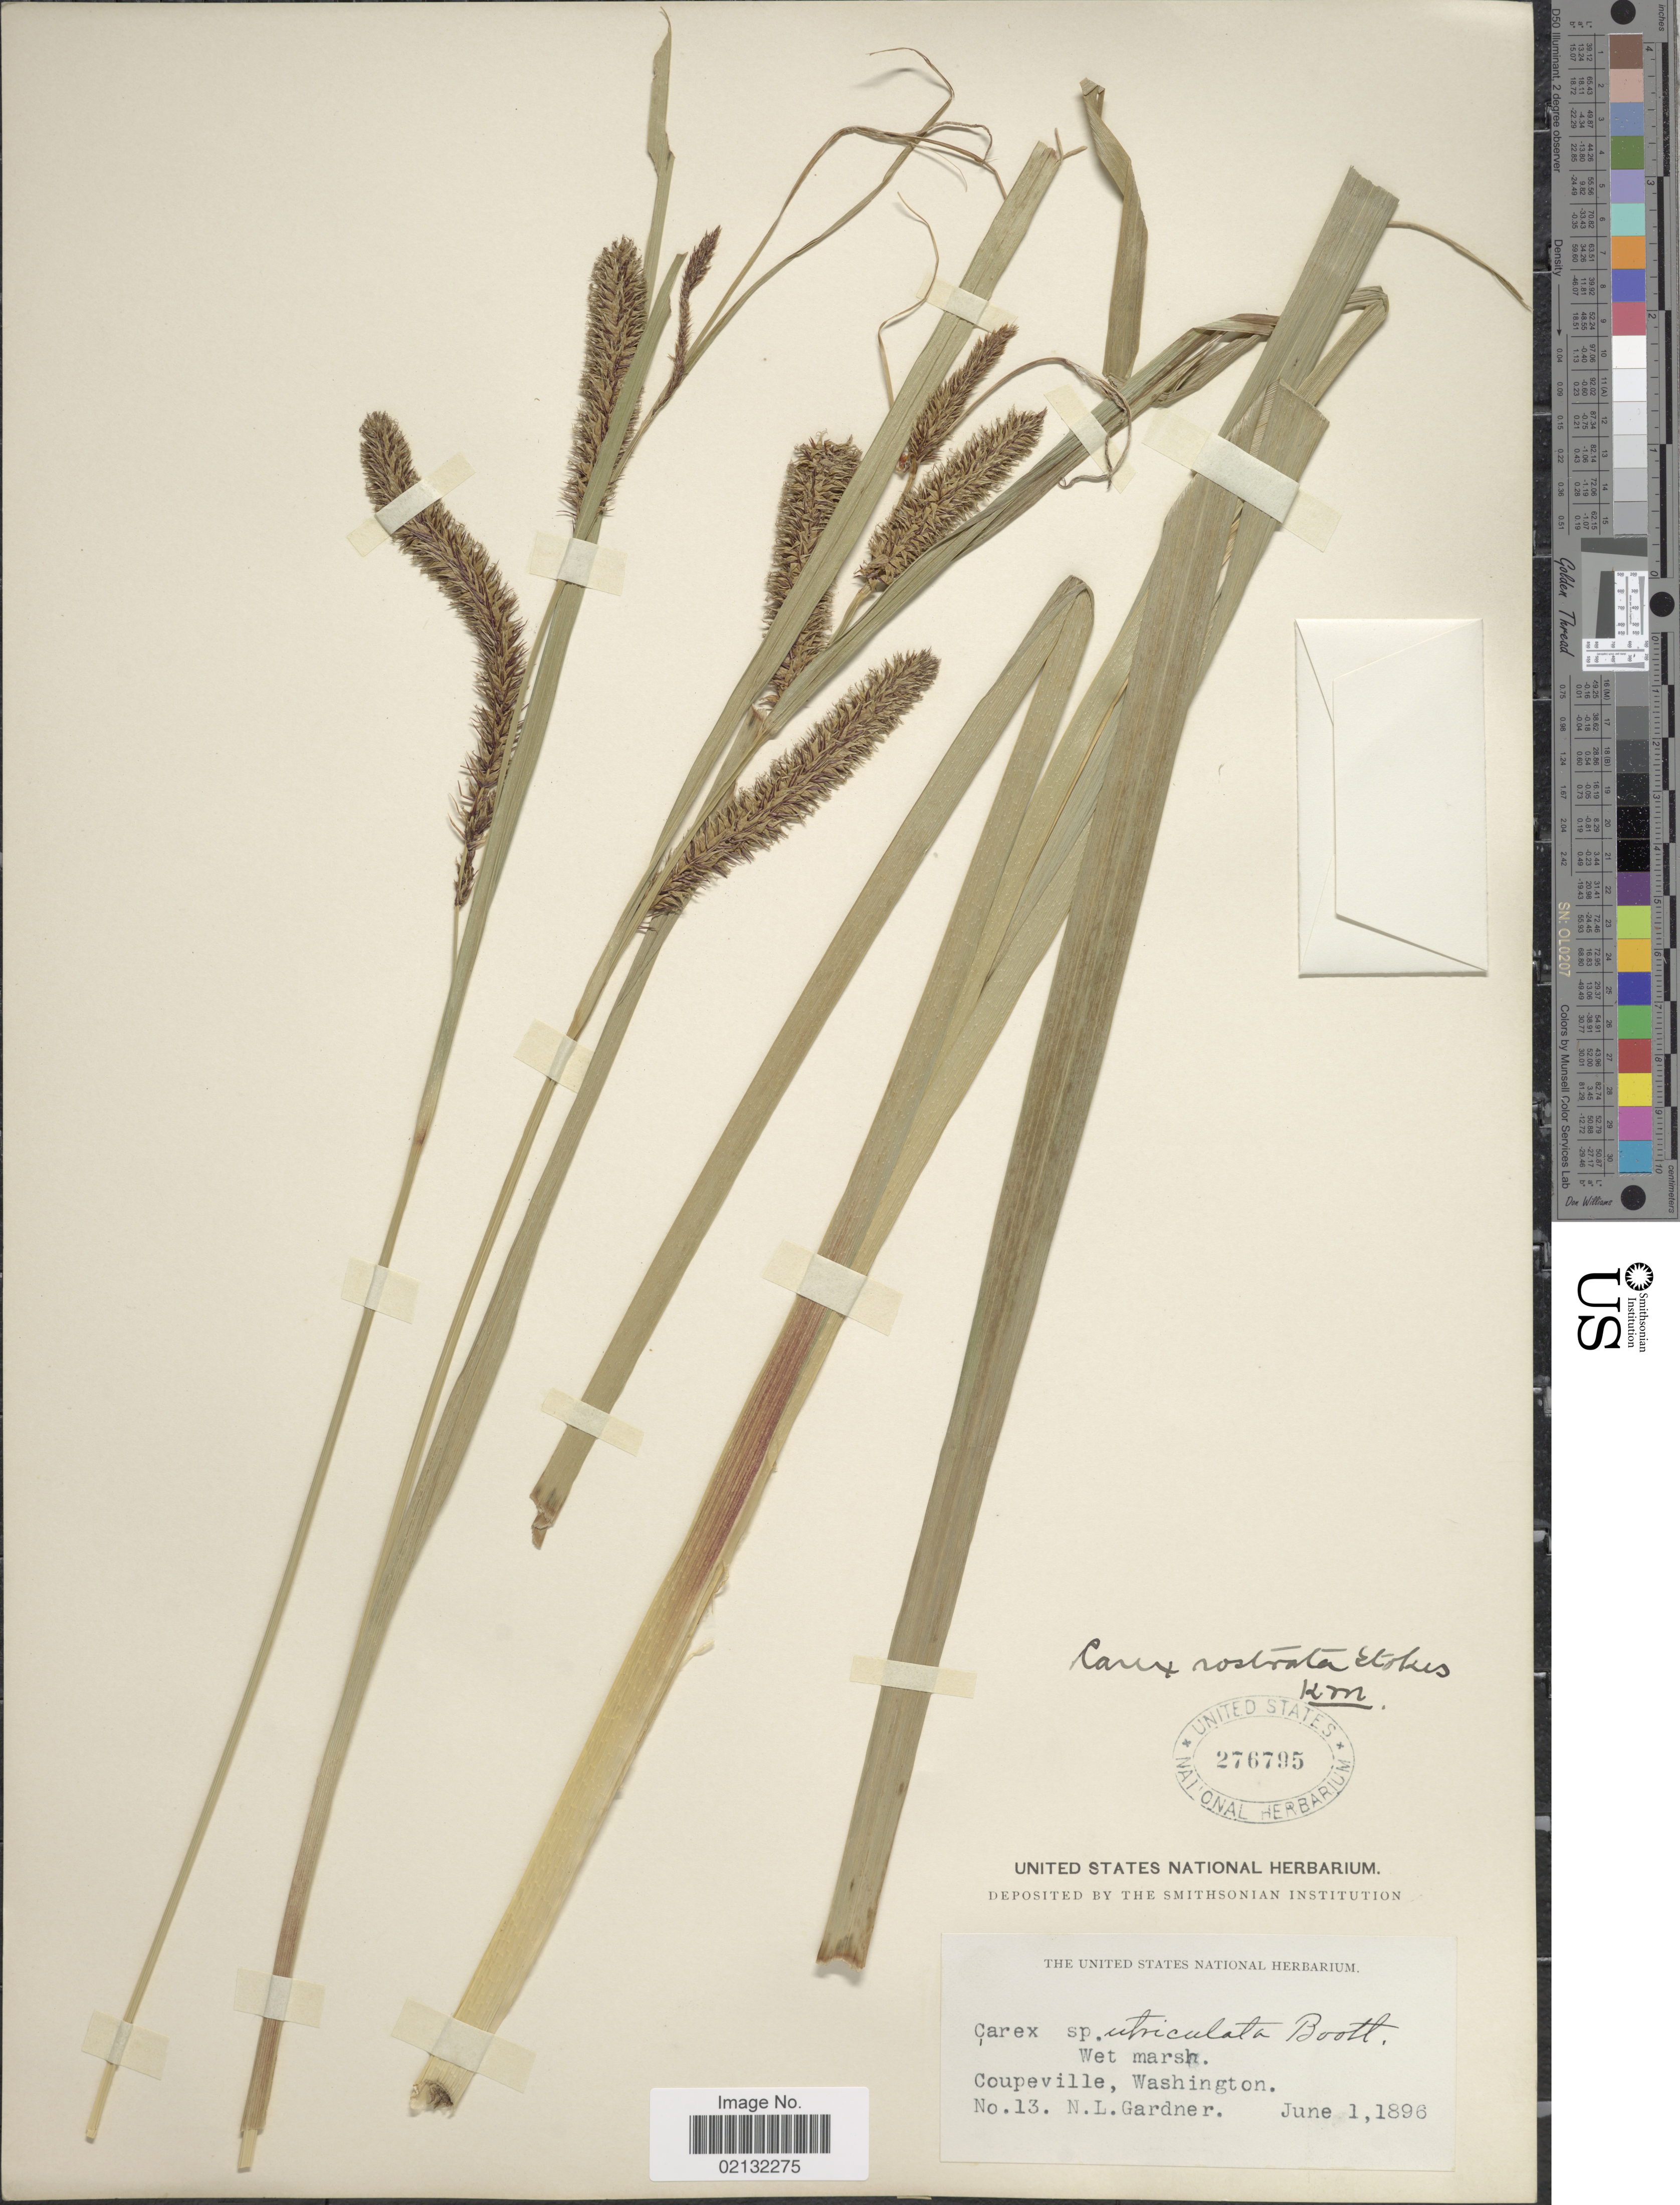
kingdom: Plantae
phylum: Tracheophyta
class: Liliopsida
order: Poales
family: Cyperaceae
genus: Carex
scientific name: Carex rostrata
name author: Stokes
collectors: N. Gardner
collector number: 13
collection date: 1896-06-01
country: United States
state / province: Washington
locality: Coupeville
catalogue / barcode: US 276795